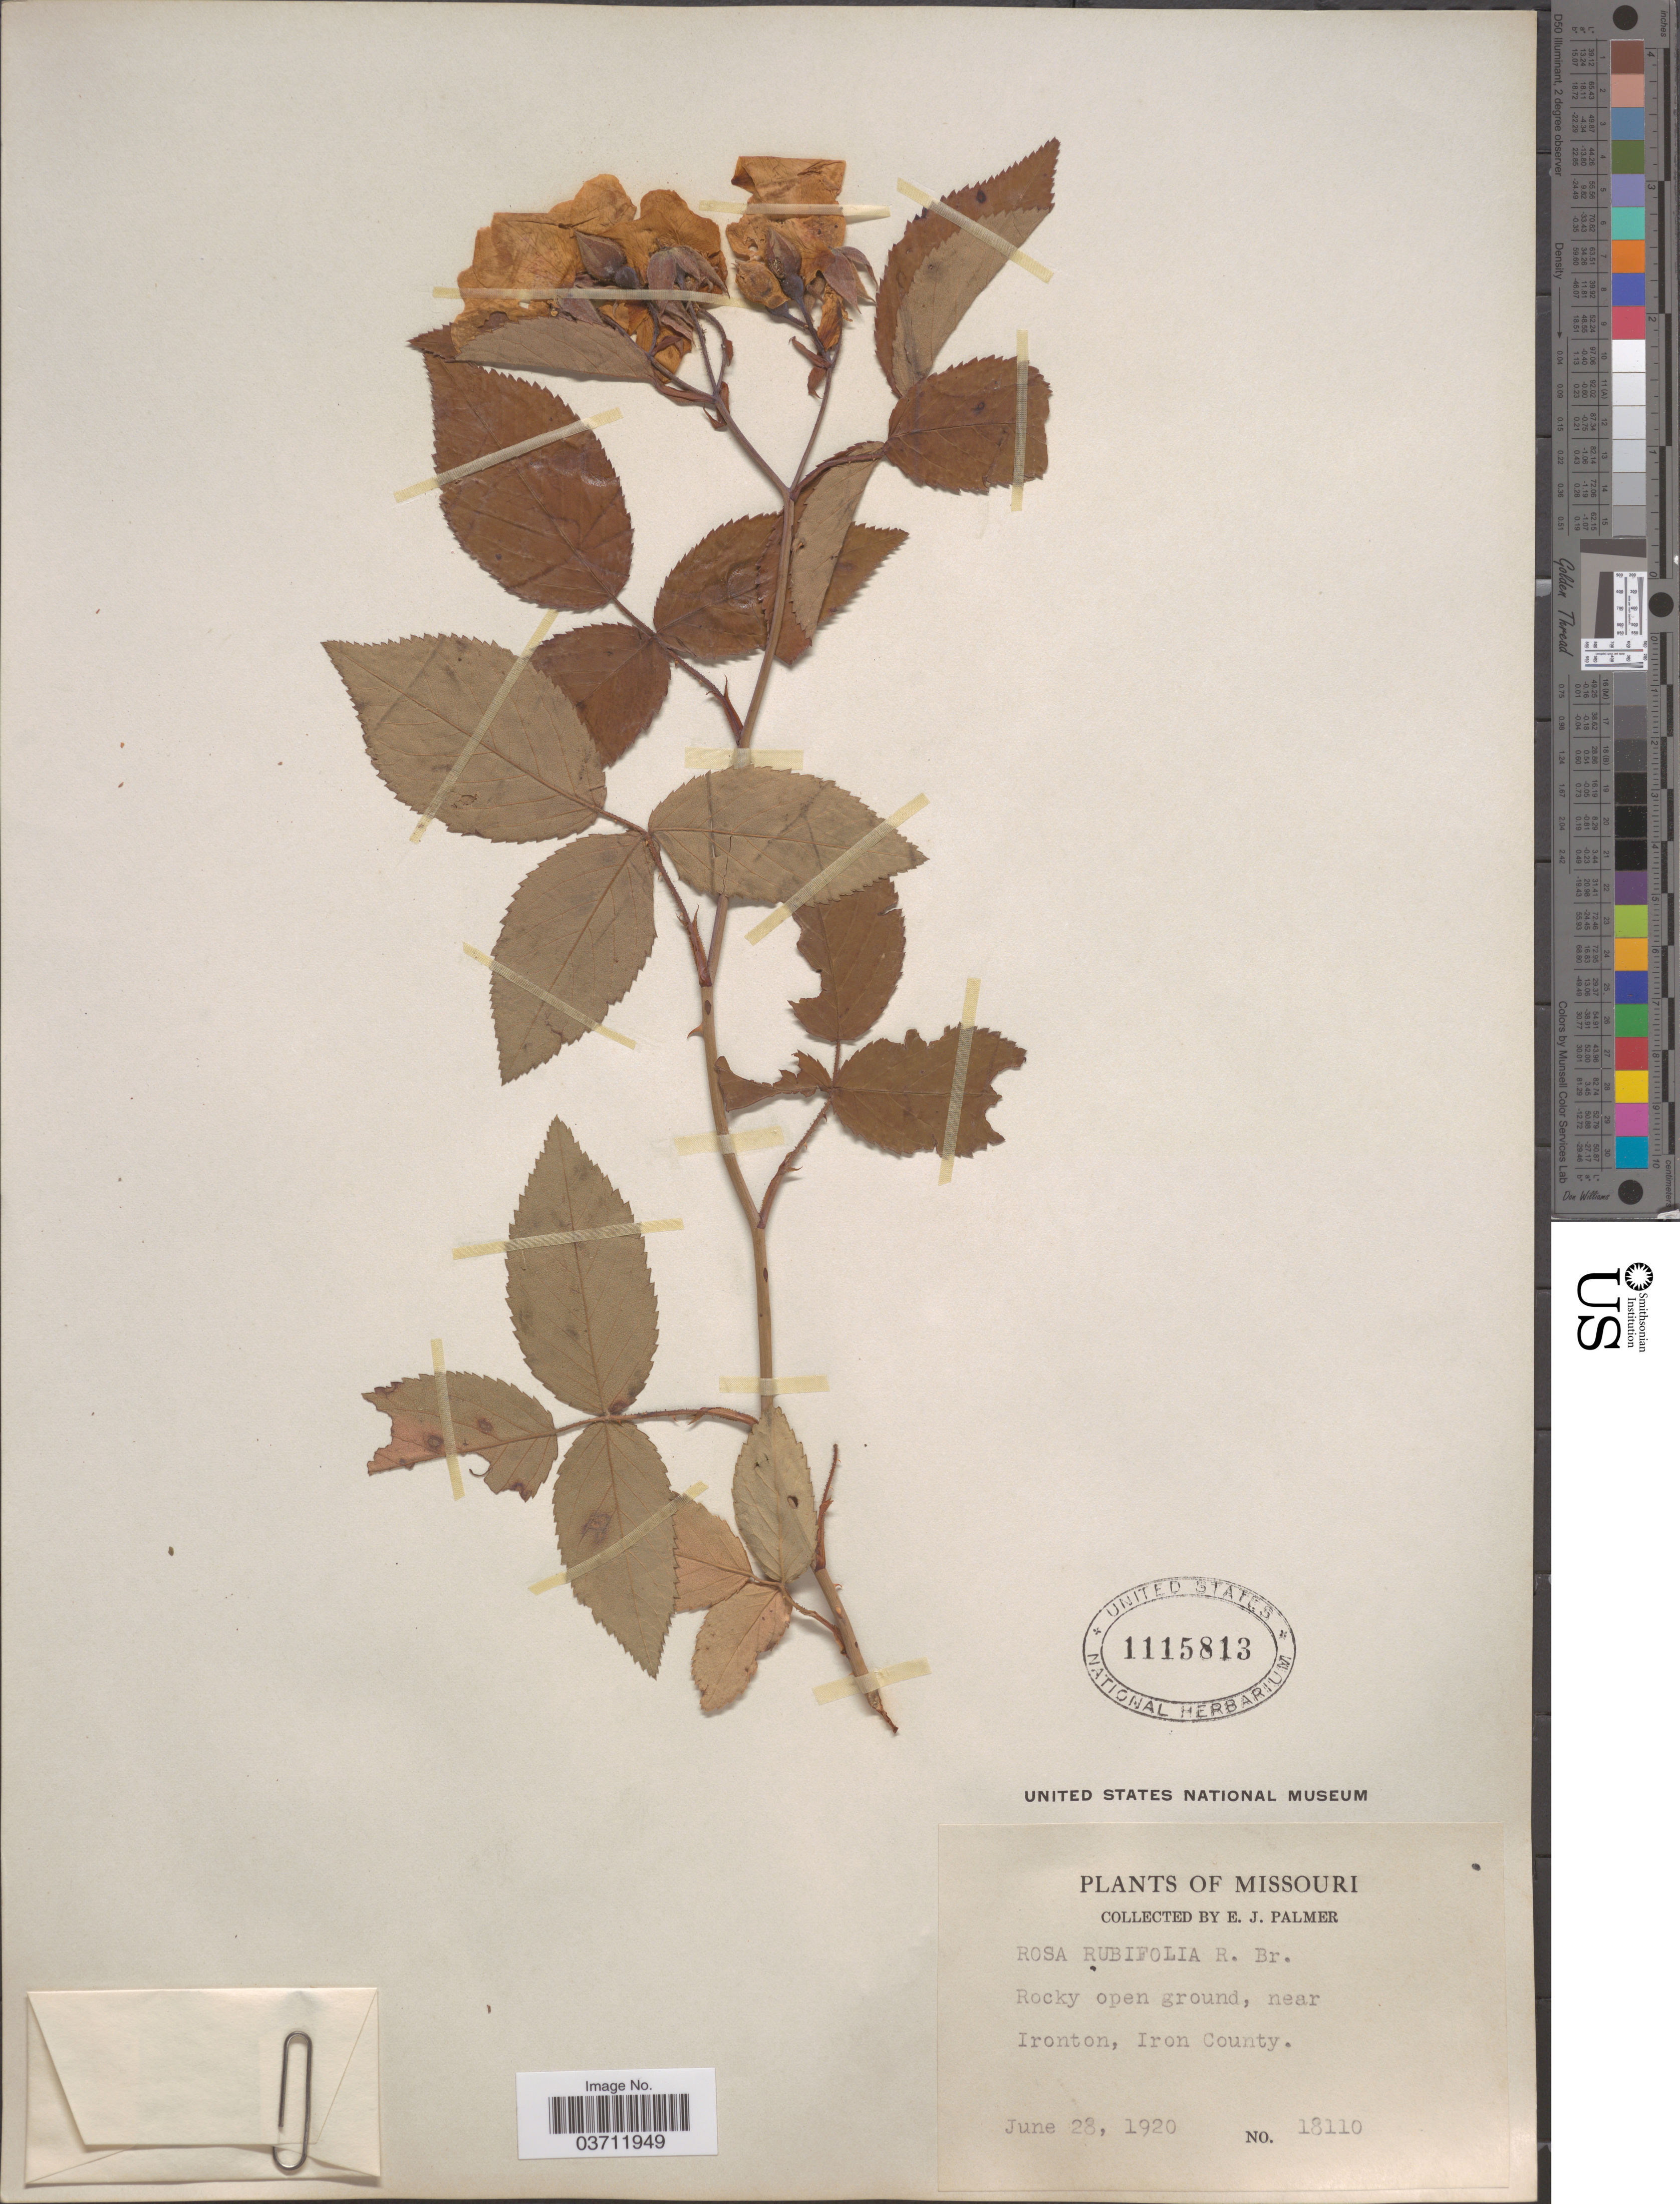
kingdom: Plantae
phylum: Tracheophyta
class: Magnoliopsida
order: Rosales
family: Rosaceae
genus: Rosa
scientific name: Rosa rubifolia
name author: R. Br.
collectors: E. J. Palmer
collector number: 18110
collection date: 1920-06-28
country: United States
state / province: Missouri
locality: Near Ironton, Iron County.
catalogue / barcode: US 1115813